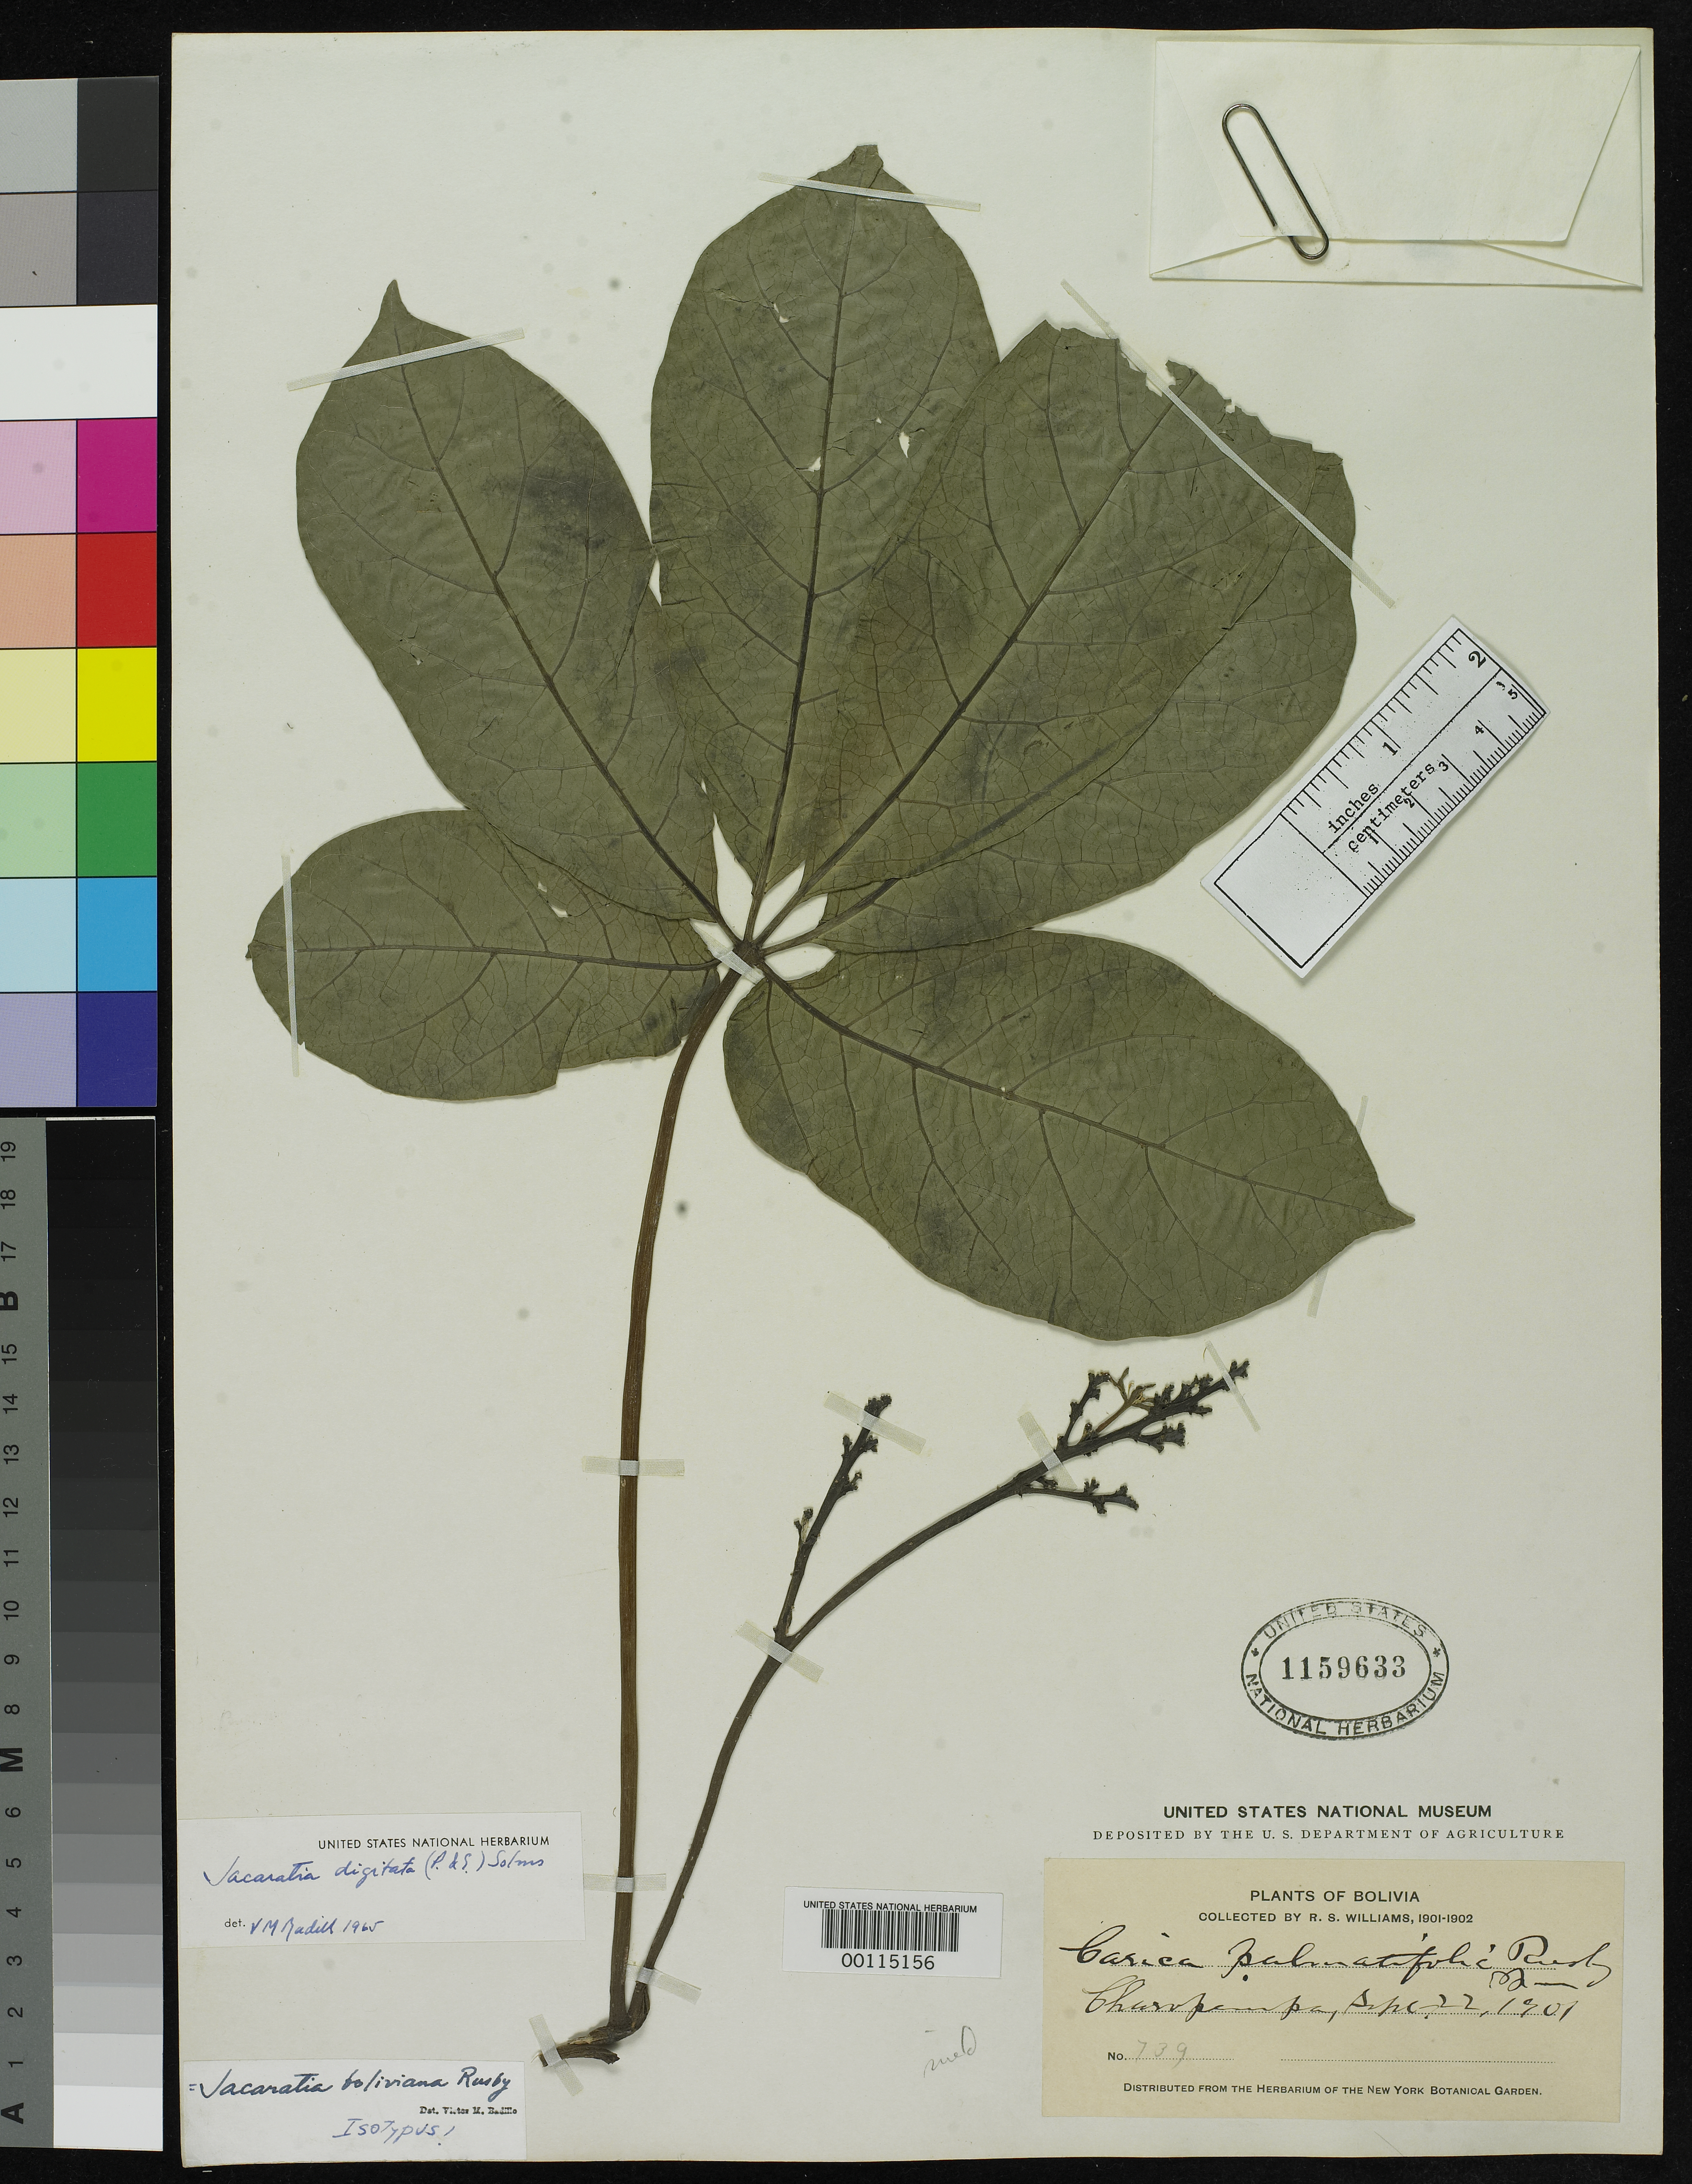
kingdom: Plantae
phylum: Tracheophyta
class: Magnoliopsida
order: Brassicales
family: Caricaceae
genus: Jacaratia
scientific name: Jacaratia boliviana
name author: Rusby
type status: Isotype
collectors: R. S. Williams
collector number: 739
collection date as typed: Sep. 22, 1901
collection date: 1901-09-22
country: Bolivia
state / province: La Páz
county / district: Larecaja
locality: Charopampa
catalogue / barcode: US 1159633